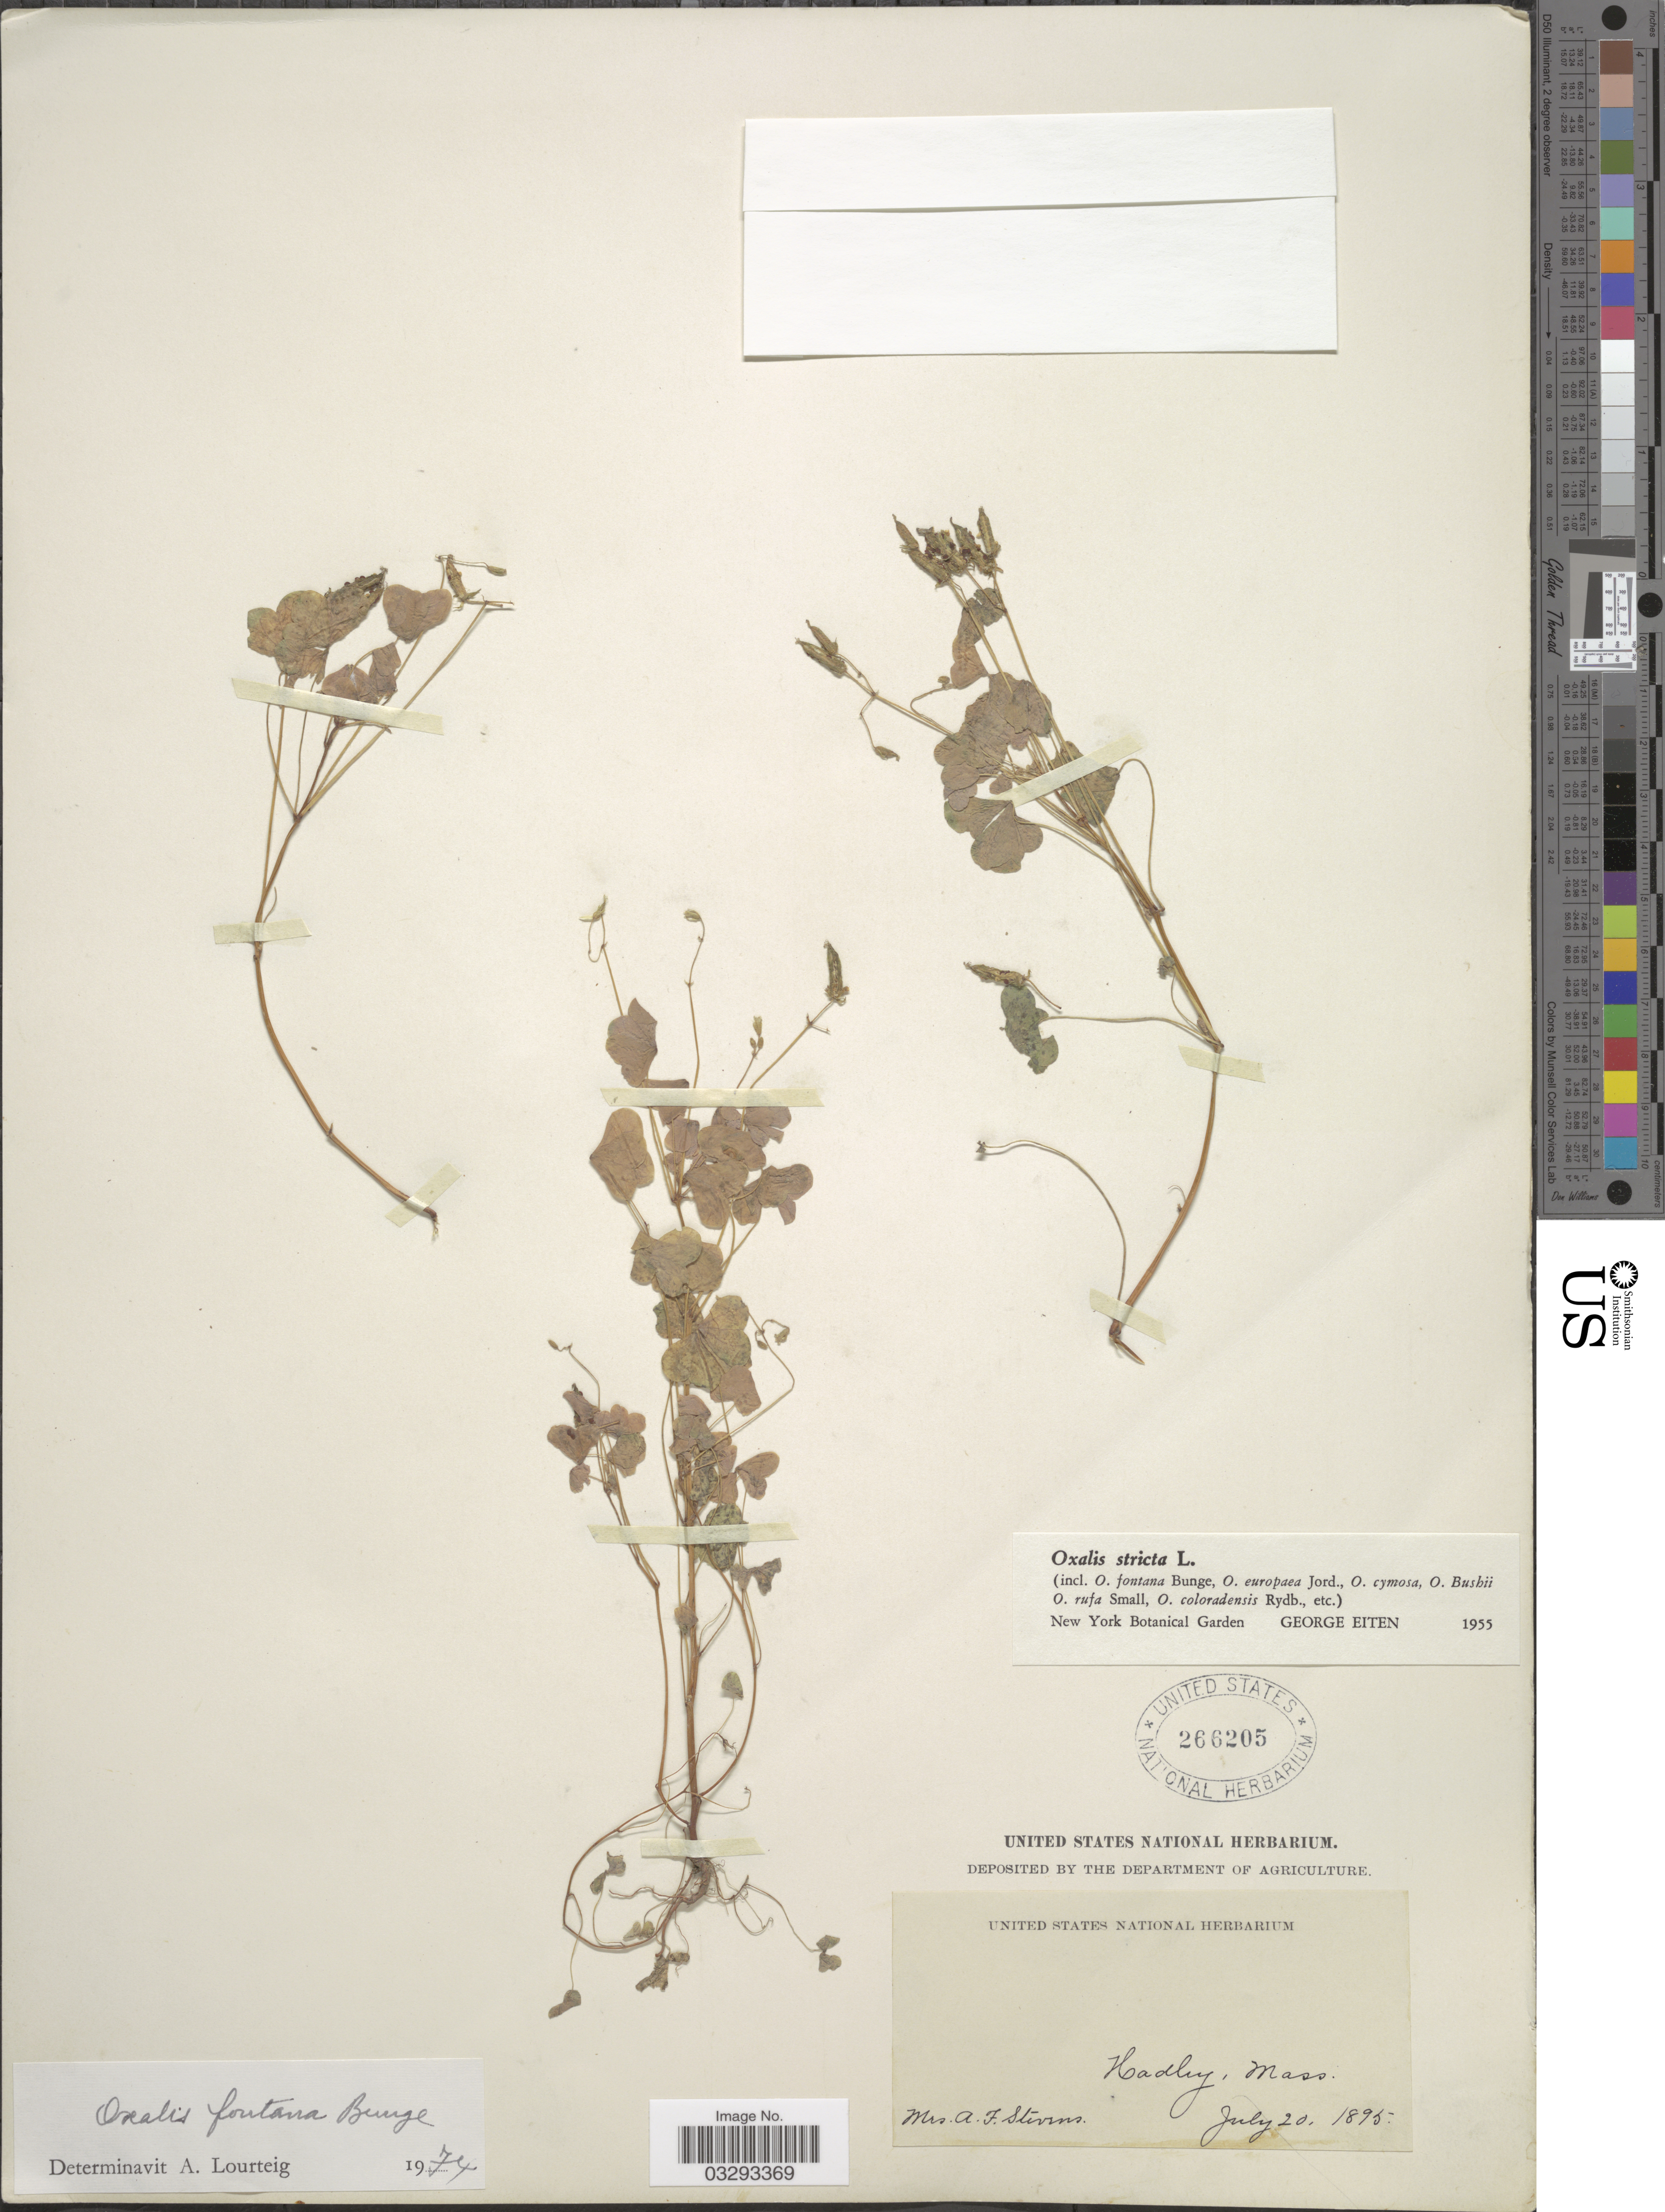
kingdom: Plantae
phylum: Tracheophyta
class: Magnoliopsida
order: Oxalidales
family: Oxalidaceae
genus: Oxalis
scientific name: Oxalis fontana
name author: Bunge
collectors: A. Stevens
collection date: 1895-07-20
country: United States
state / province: Massachusetts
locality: Hadley.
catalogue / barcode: US 266205